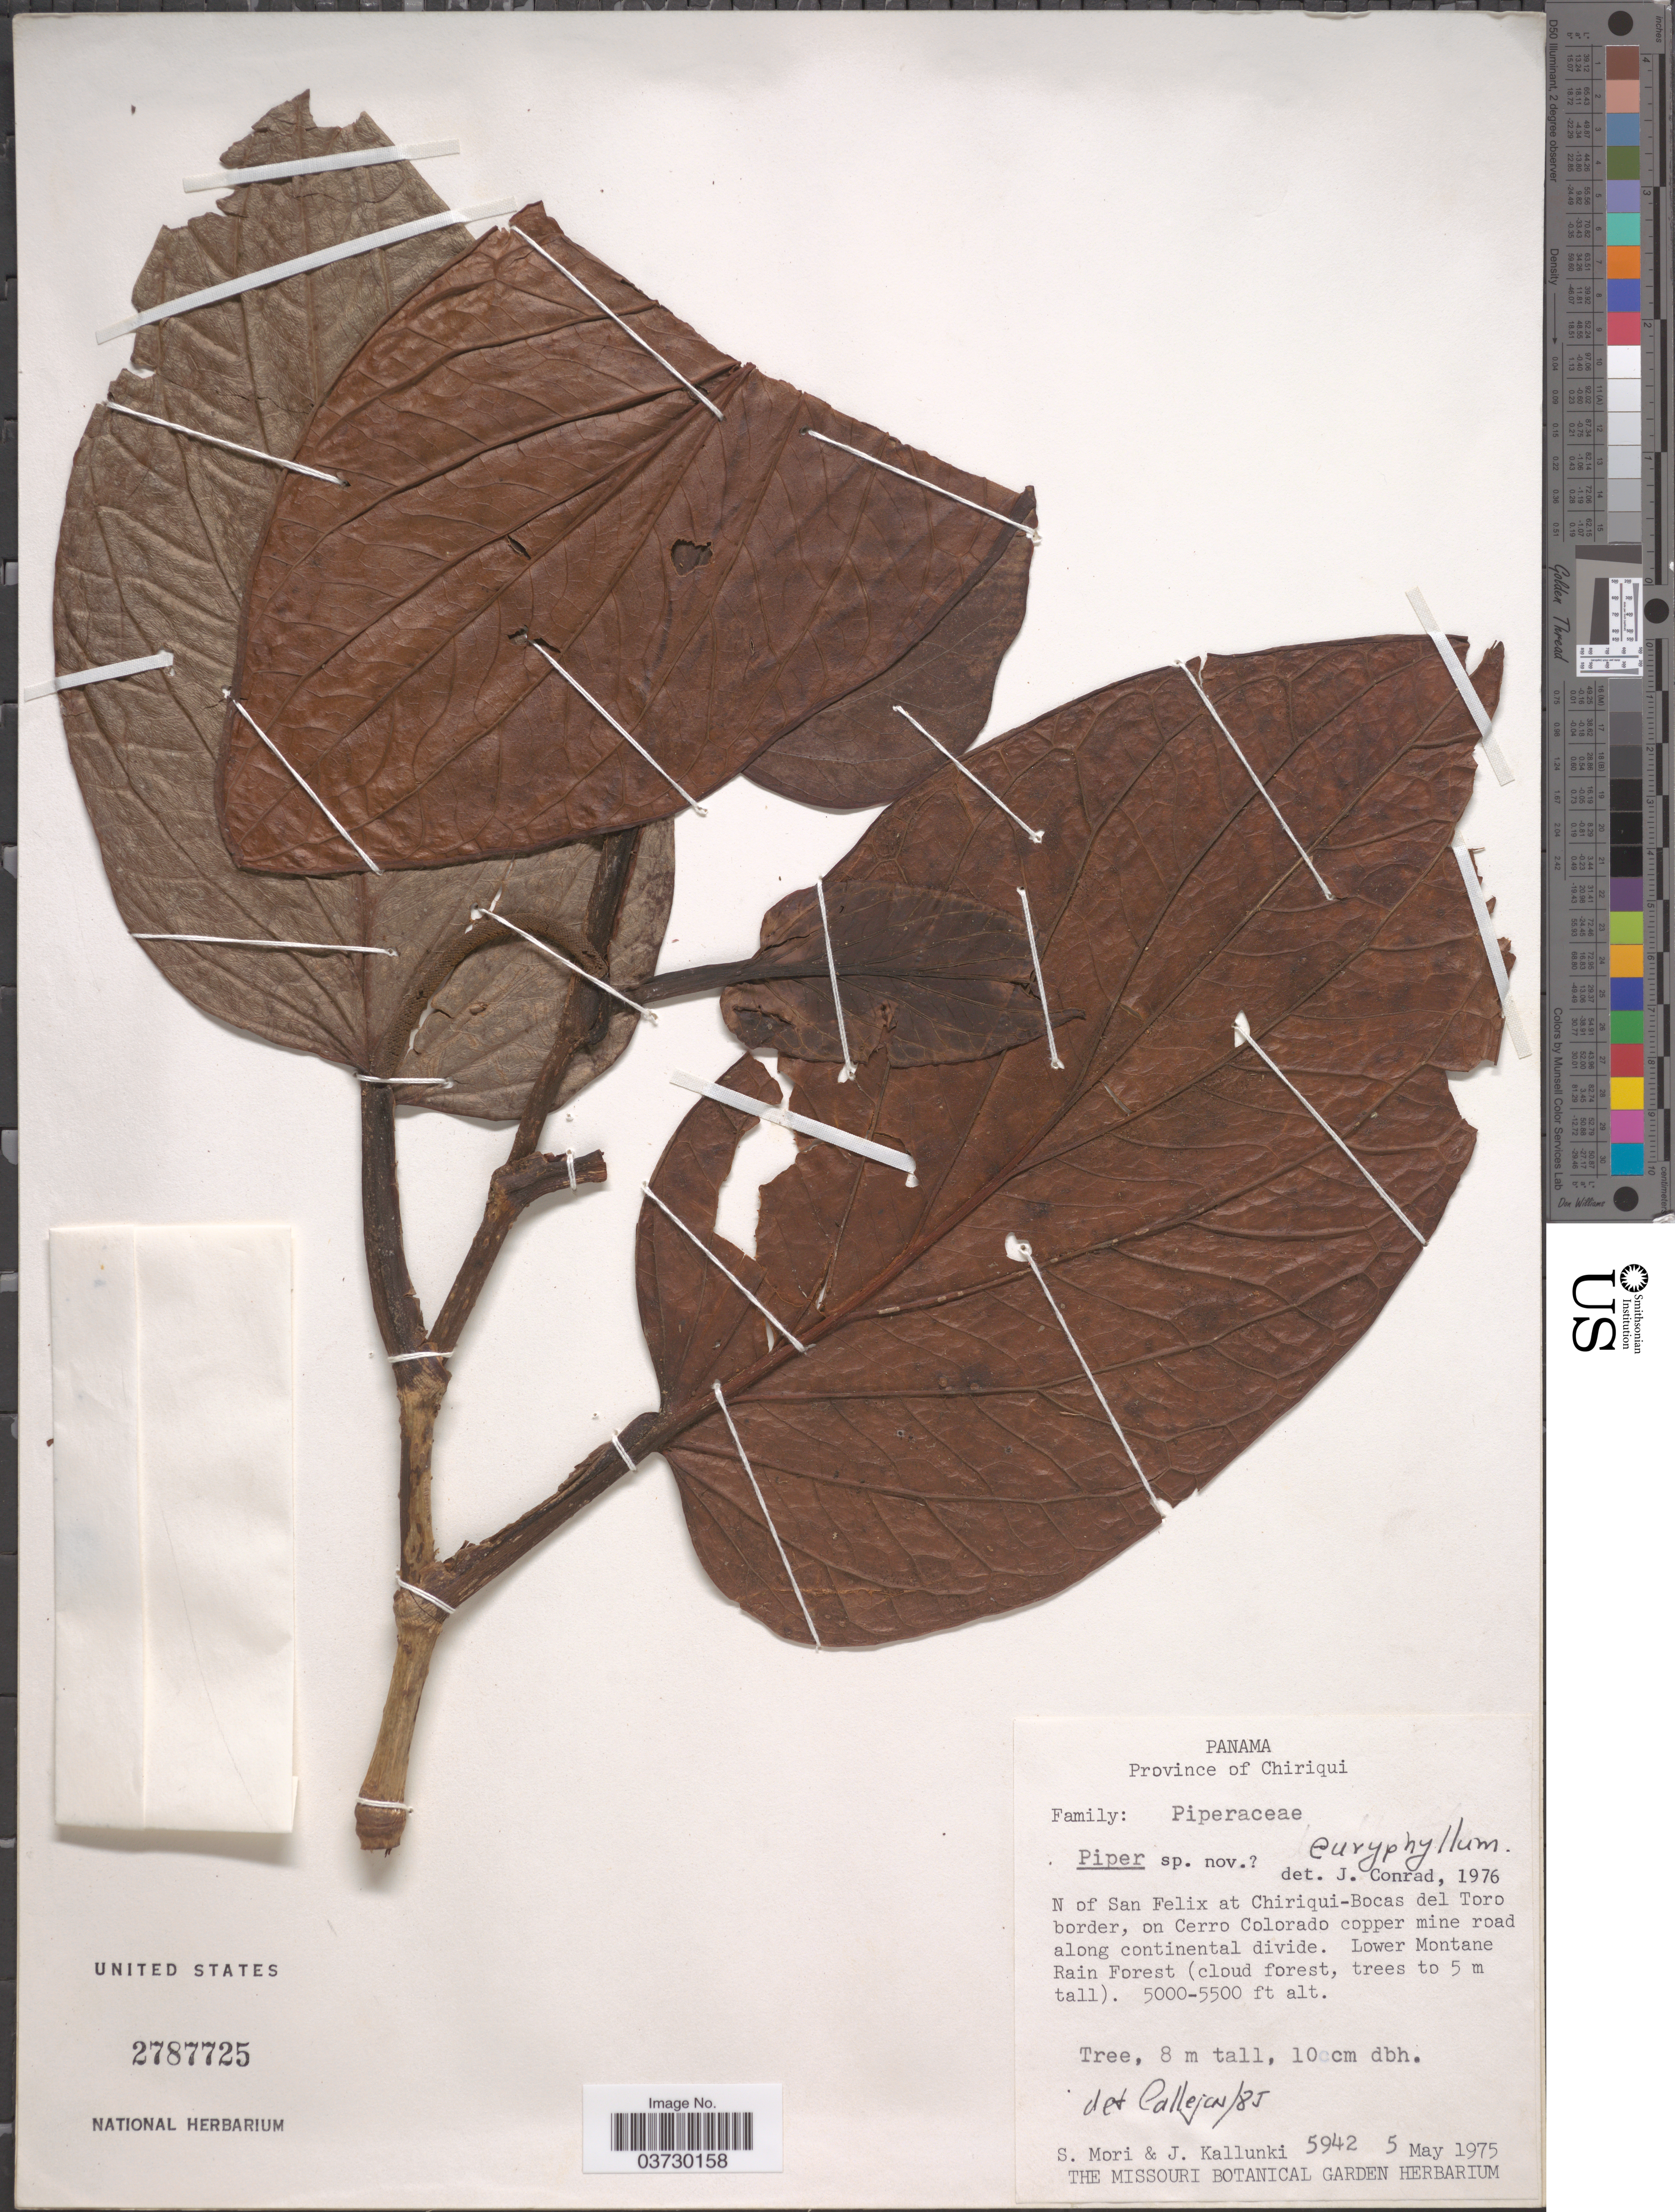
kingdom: Plantae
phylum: Tracheophyta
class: Magnoliopsida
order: Piperales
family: Piperaceae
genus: Piper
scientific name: Piper euryphyllum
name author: C. DC.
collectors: S. Mori & J. Kallunki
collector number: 5942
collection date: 1975-05-05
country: Panama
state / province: Chiriqui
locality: N of San Felix at Chiriqui-Bocas del Toro border, on Cerro Colorado copper mine road along continental divide. Lower Montane Rain Forest.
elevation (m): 1524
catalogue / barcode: US 2787725